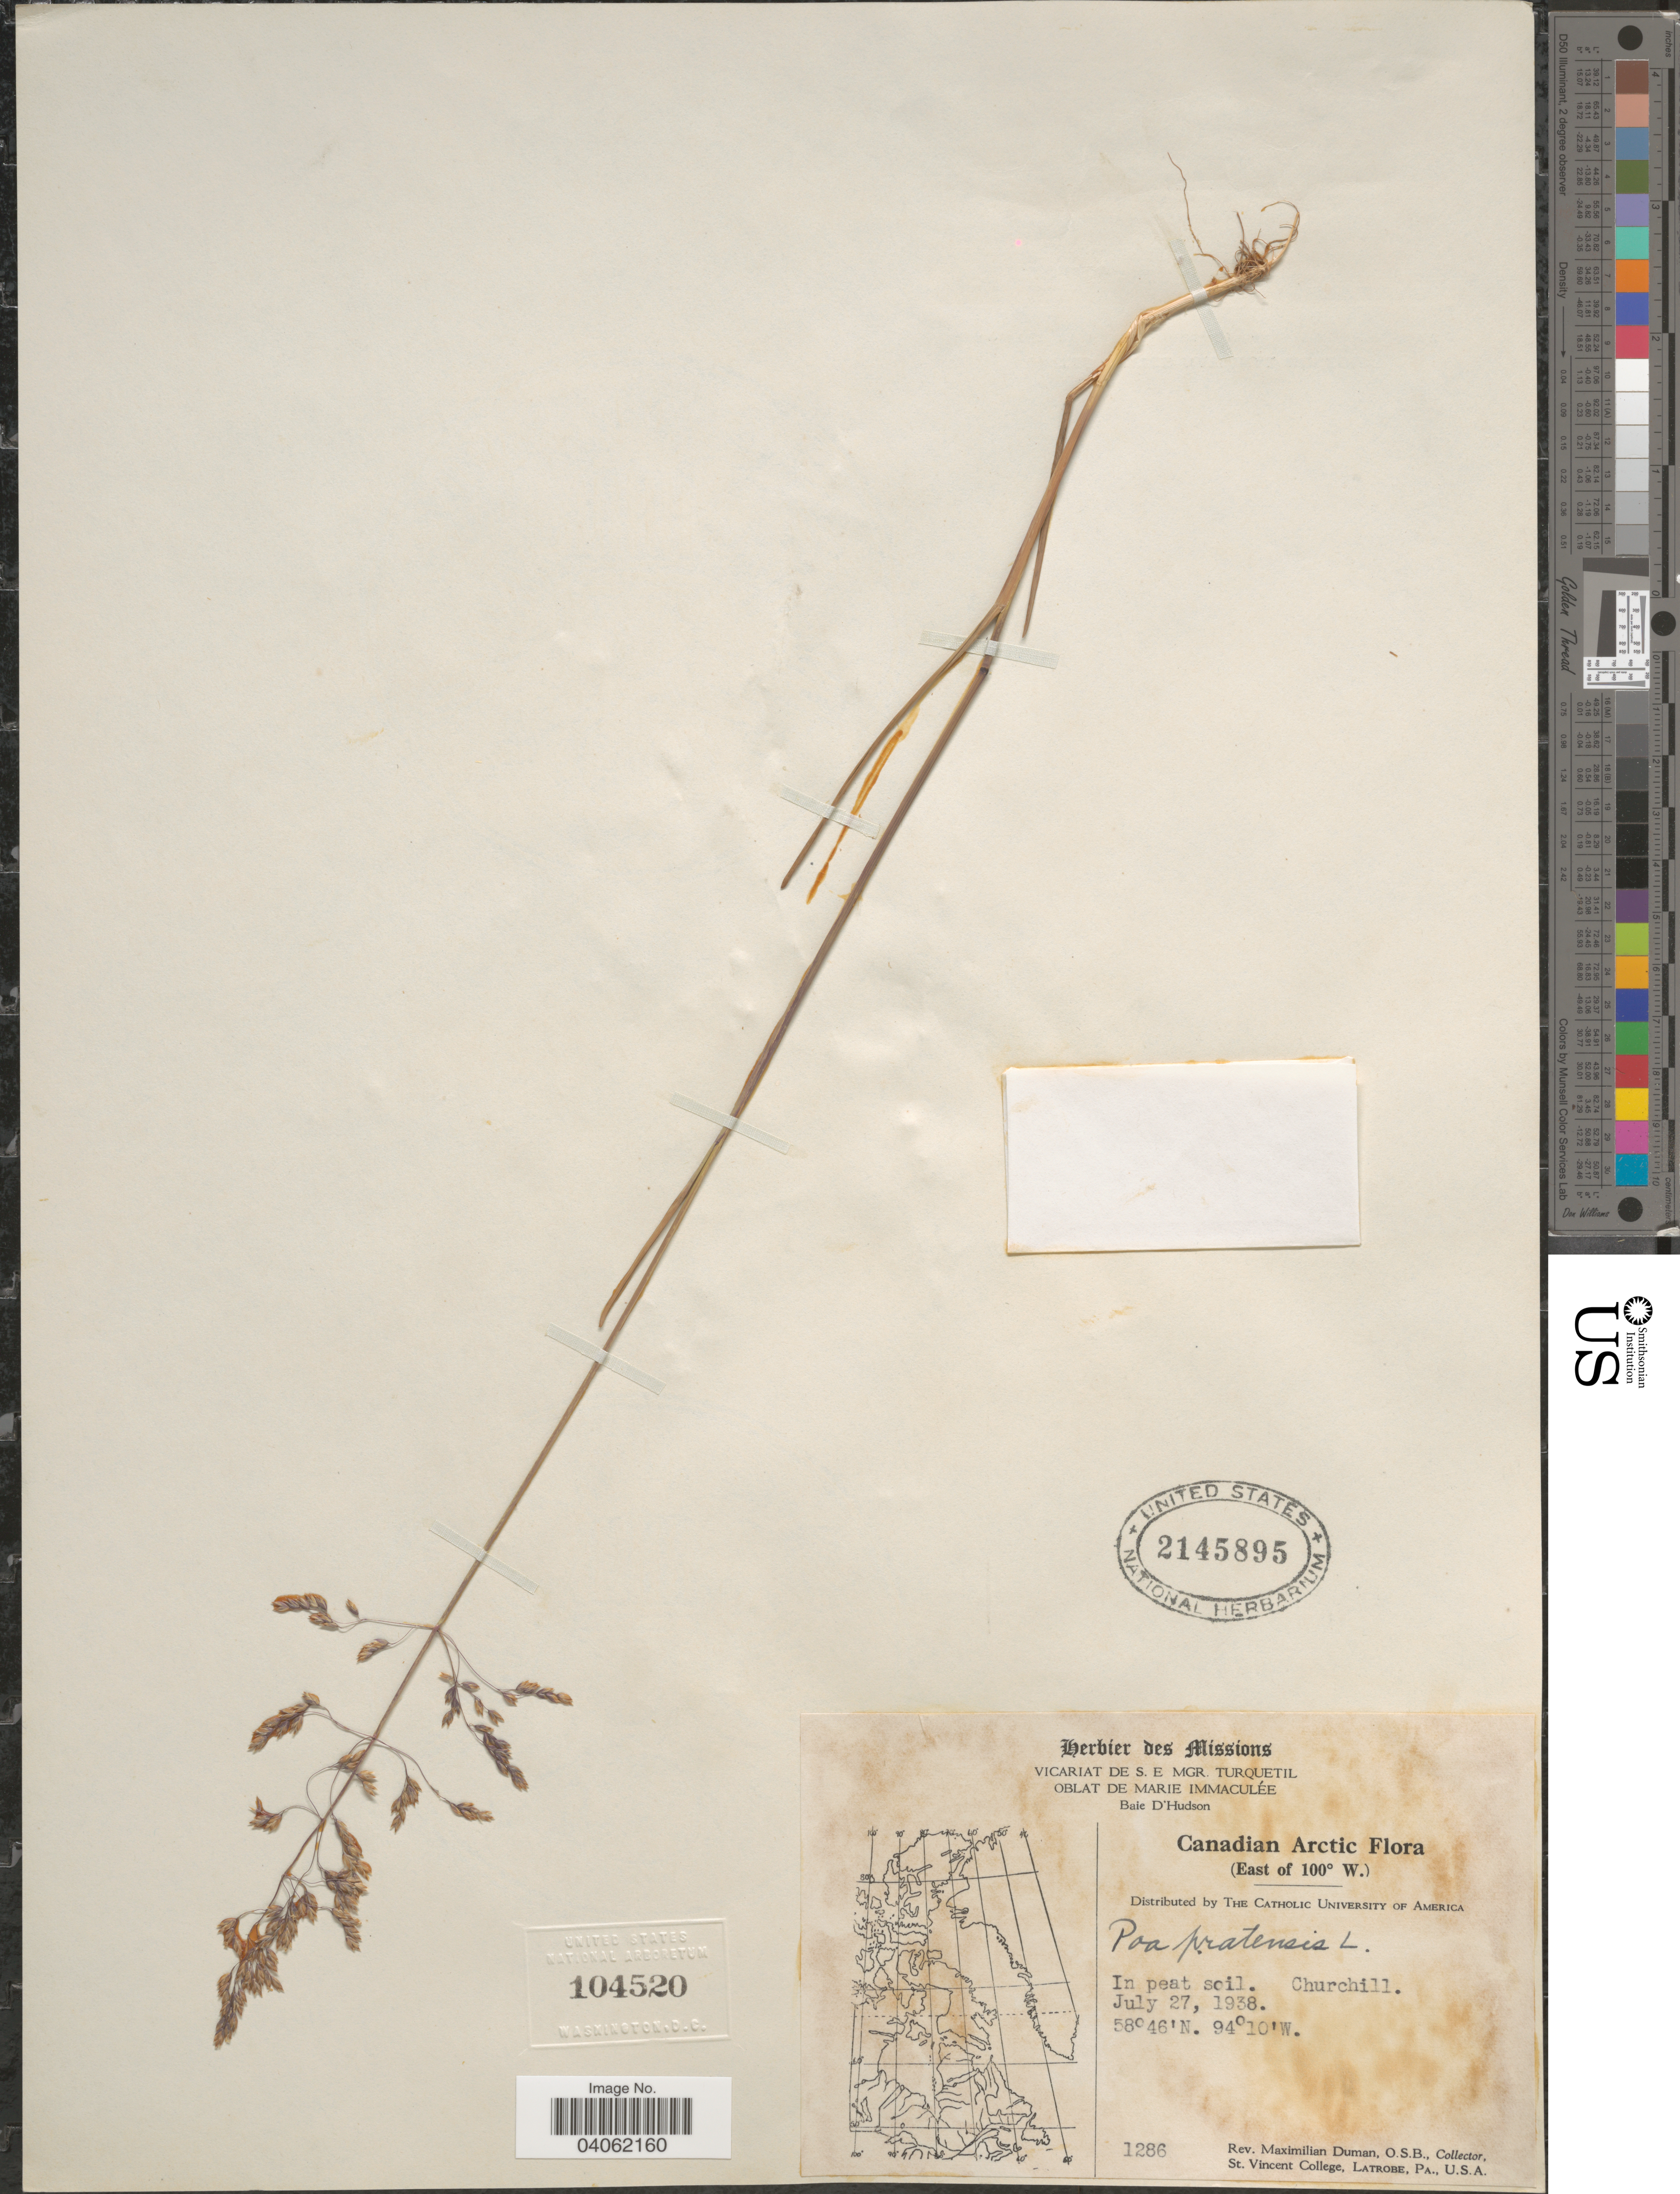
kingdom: Plantae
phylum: Tracheophyta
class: Liliopsida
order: Poales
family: Poaceae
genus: Poa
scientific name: Poa pratensis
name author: L.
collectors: M. Duman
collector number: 1286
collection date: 1938-07-27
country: Canada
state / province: Manitoba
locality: Canadian Arctic. (East of 100º W.). Churchill.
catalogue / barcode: US 2145895